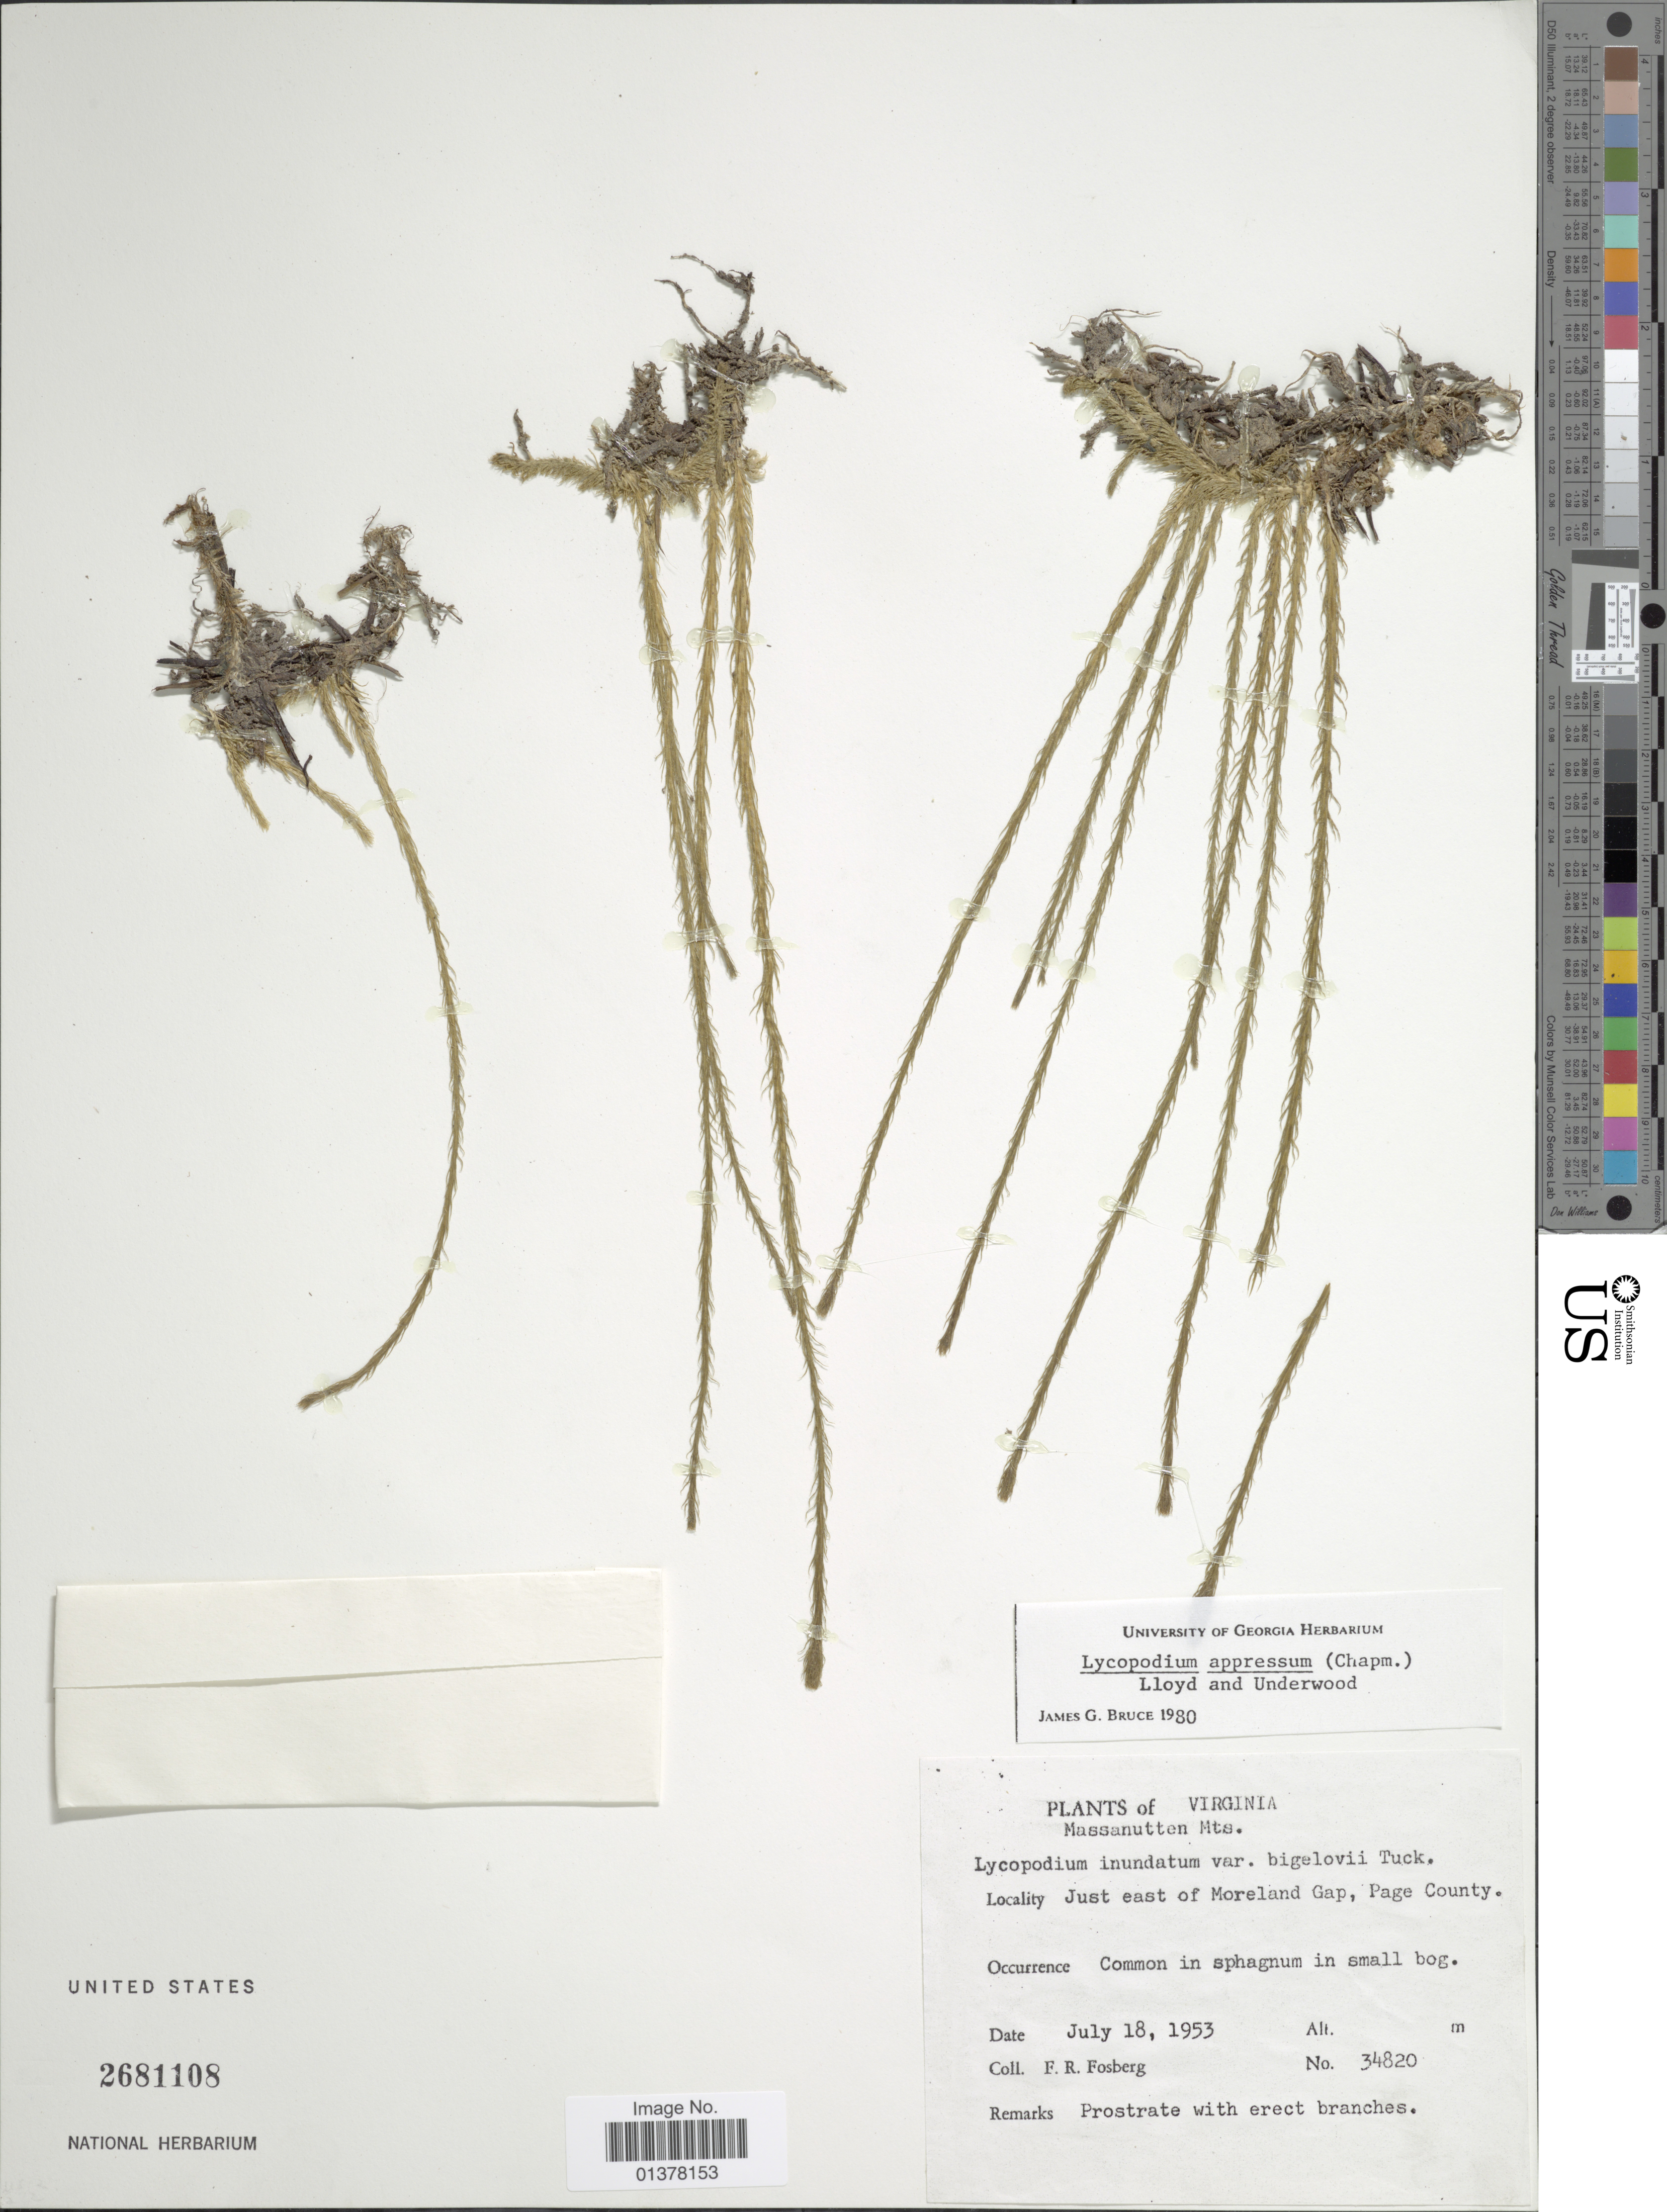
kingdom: Plantae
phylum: Tracheophyta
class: Lycopodiopsida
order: Lycopodiales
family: Lycopodiaceae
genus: Lycopodiella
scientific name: Lycopodiella appressa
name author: (Chapm.) Cranfill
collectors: F. R. Fosberg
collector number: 34820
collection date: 1953-07-18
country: United States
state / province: Virginia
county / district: Page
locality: Massanutten Mts., Just east of Moreland Gap, Page County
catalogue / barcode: US 2681108